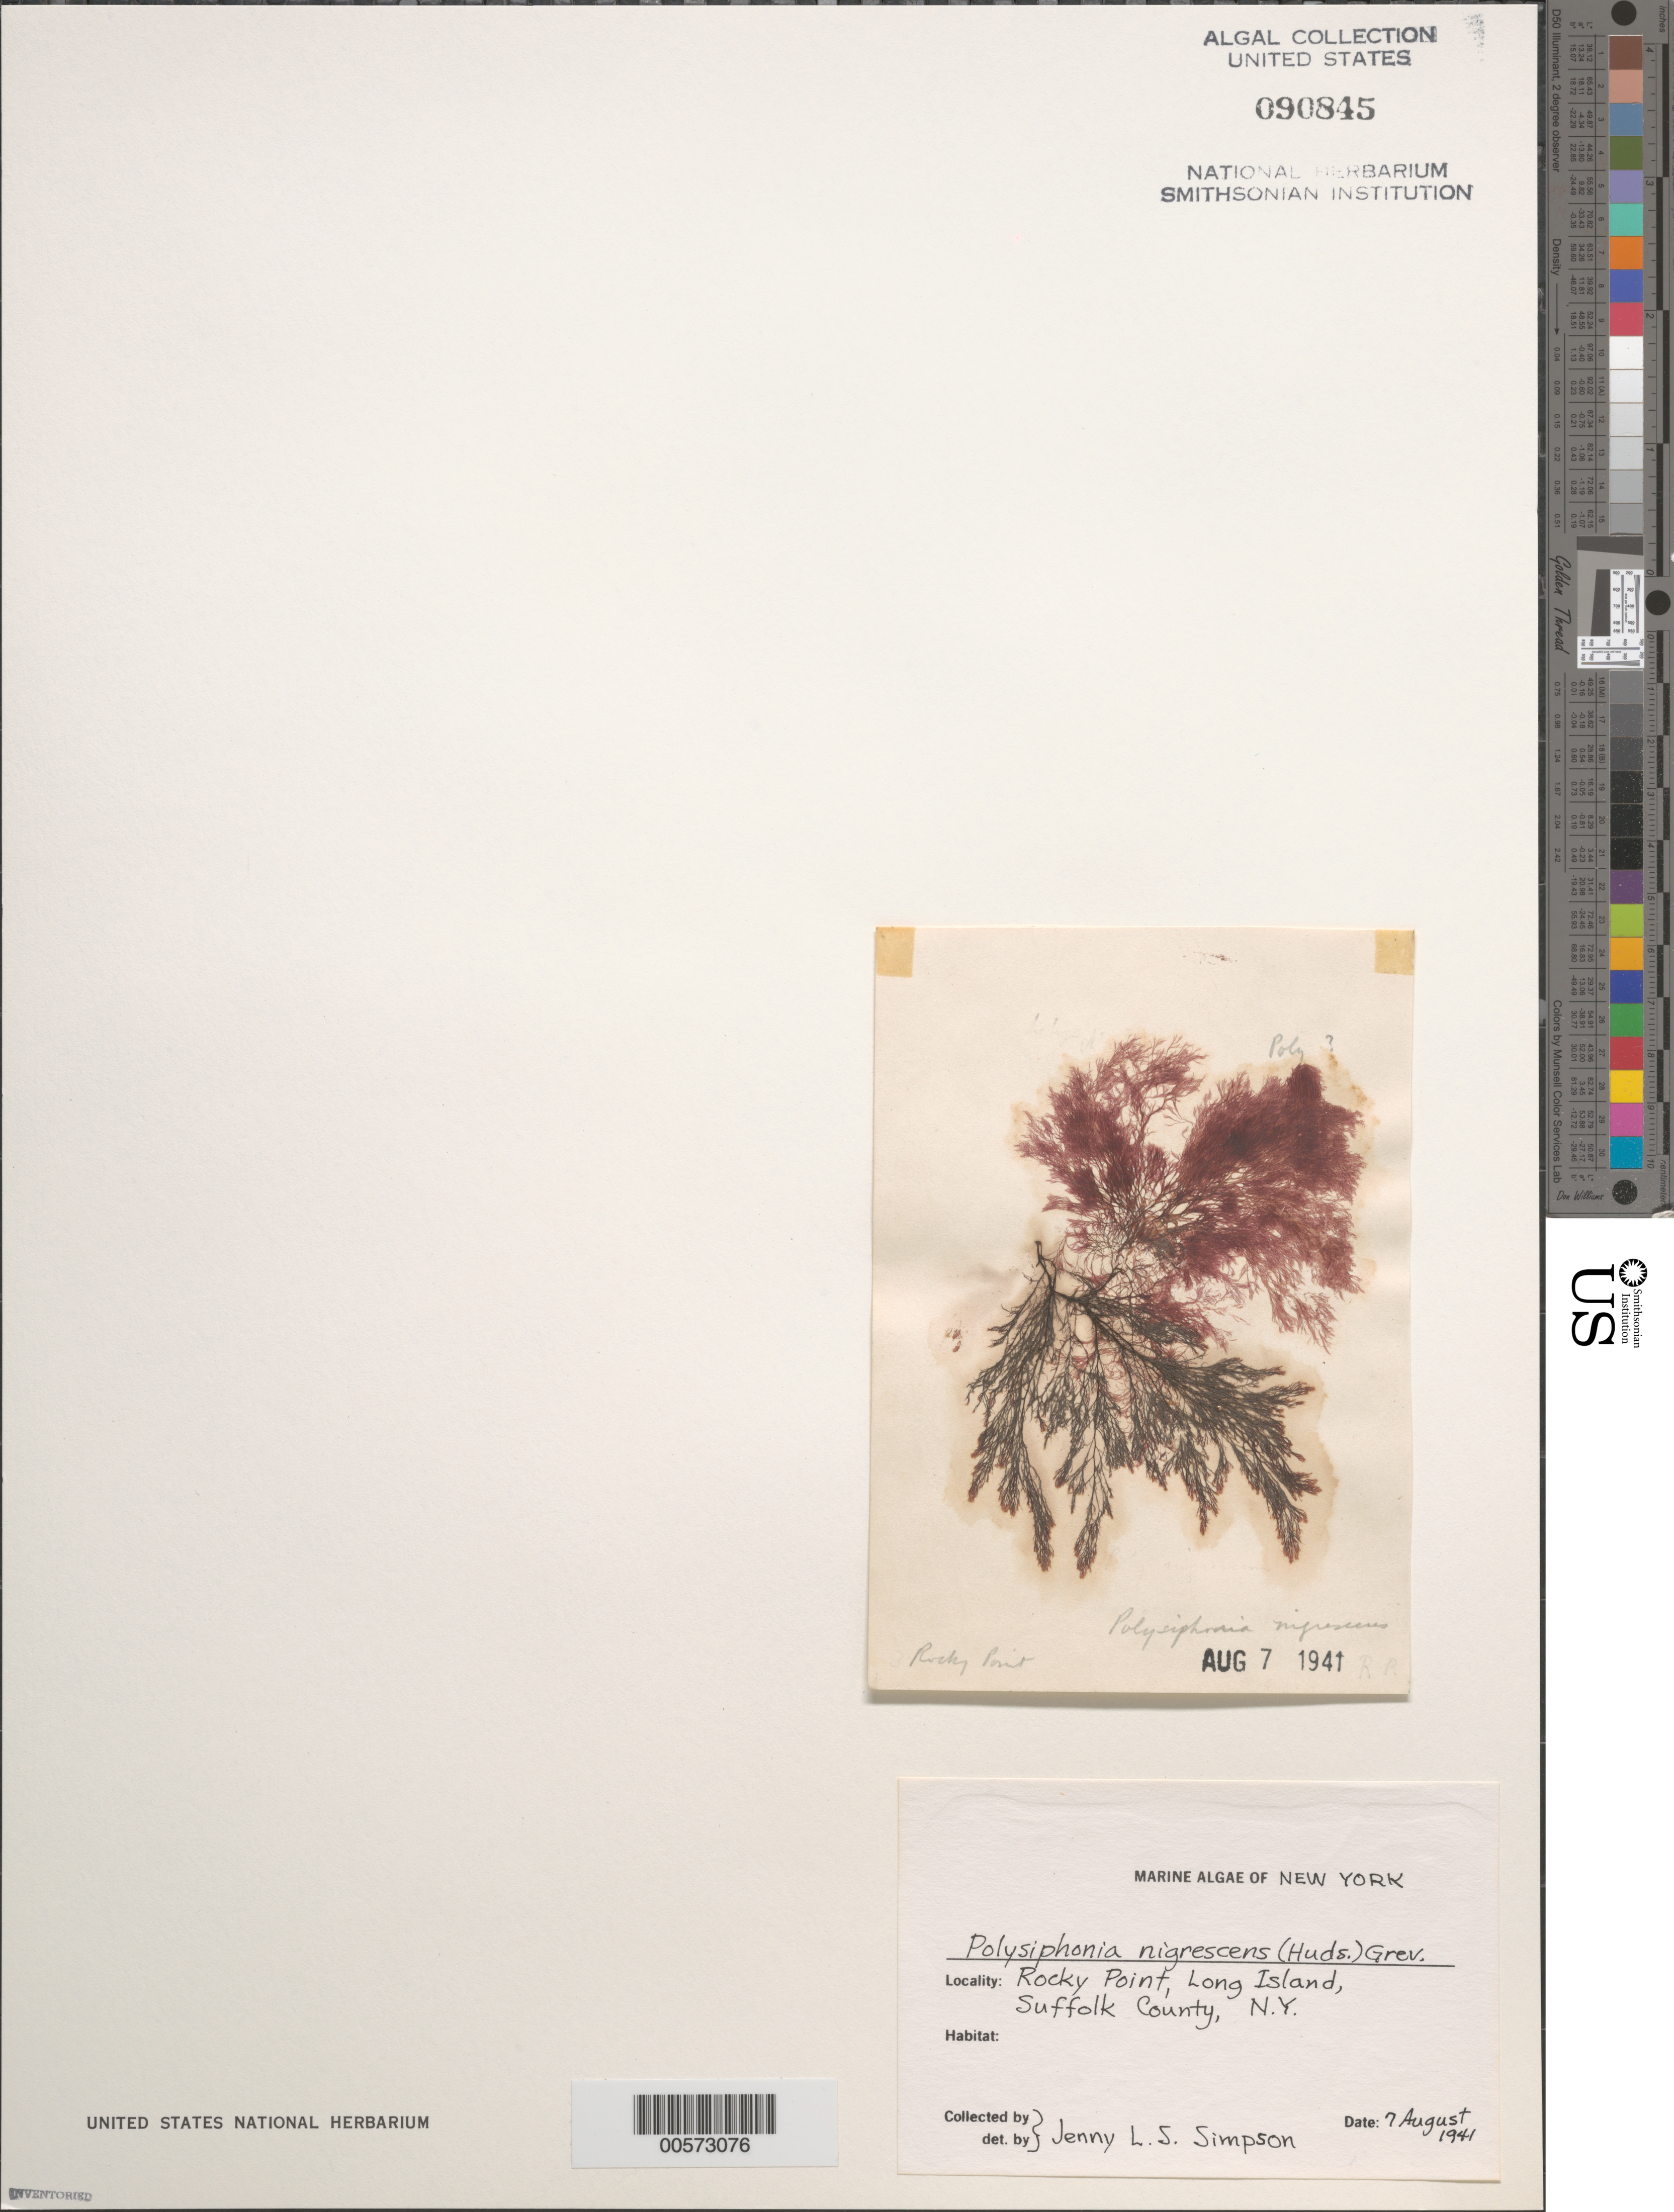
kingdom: Plantae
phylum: Rhodophyta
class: Florideophyceae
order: Ceramiales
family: Rhodomelaceae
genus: Vertebrata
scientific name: Vertebrata fucoides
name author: (Hudson) Kuntze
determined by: Algae name updating Project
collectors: J. Simpson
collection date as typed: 07 Aug 1941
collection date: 1941-08-07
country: United States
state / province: New York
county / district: Suffolk County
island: Long Island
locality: Rocky Point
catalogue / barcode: US 90845